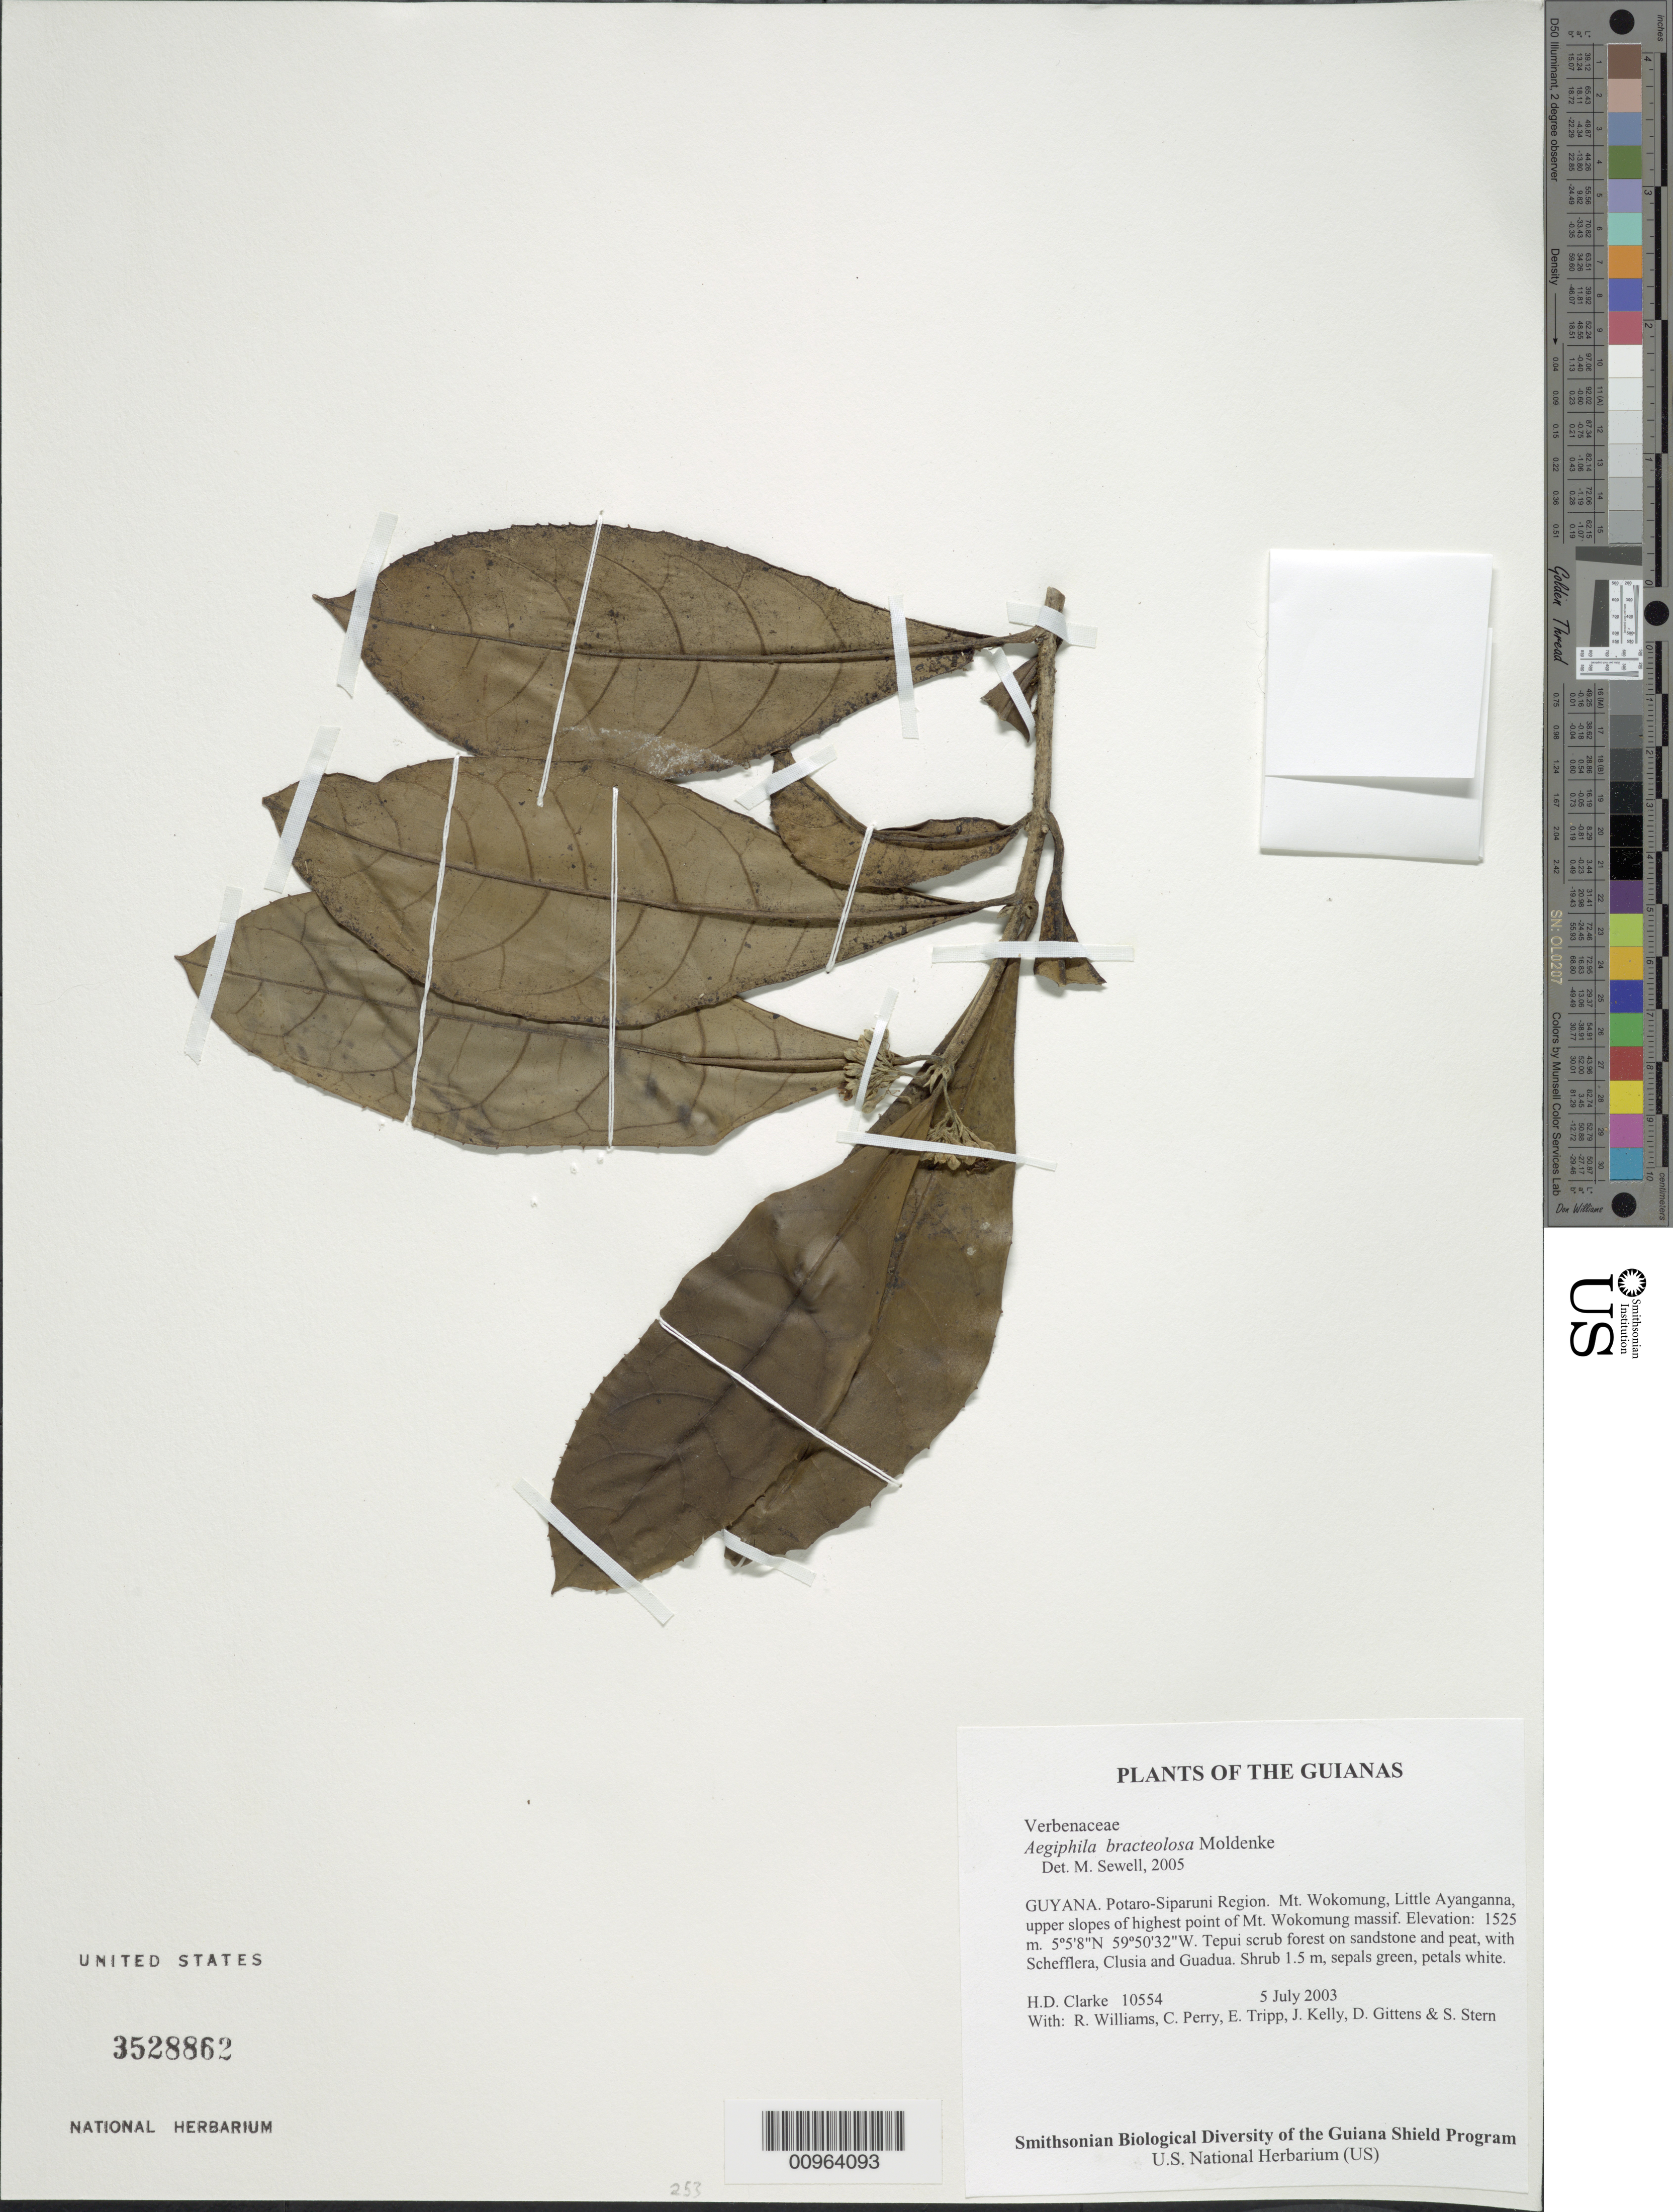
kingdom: Plantae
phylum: Tracheophyta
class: Magnoliopsida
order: Lamiales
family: Lamiaceae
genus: Aegiphila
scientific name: Aegiphila bracteolosa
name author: Moldenke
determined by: Sewell, M.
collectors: H. D. Clarke, R. Williams, C. Perry, E. Tripp, J. Kelly, D. Gittens & S. R. Stern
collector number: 10554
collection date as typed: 5 July 2003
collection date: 2003-07-05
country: Guyana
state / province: Potaro-Siparuni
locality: Mt. Wokomung, Little Ayanganna, upper slopes of highest point of Mt. Wokomung massif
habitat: Tepui scrub forest on sandstone and peat, with Schefflera, Clusia and Guadua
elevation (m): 1525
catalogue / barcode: US 3528862